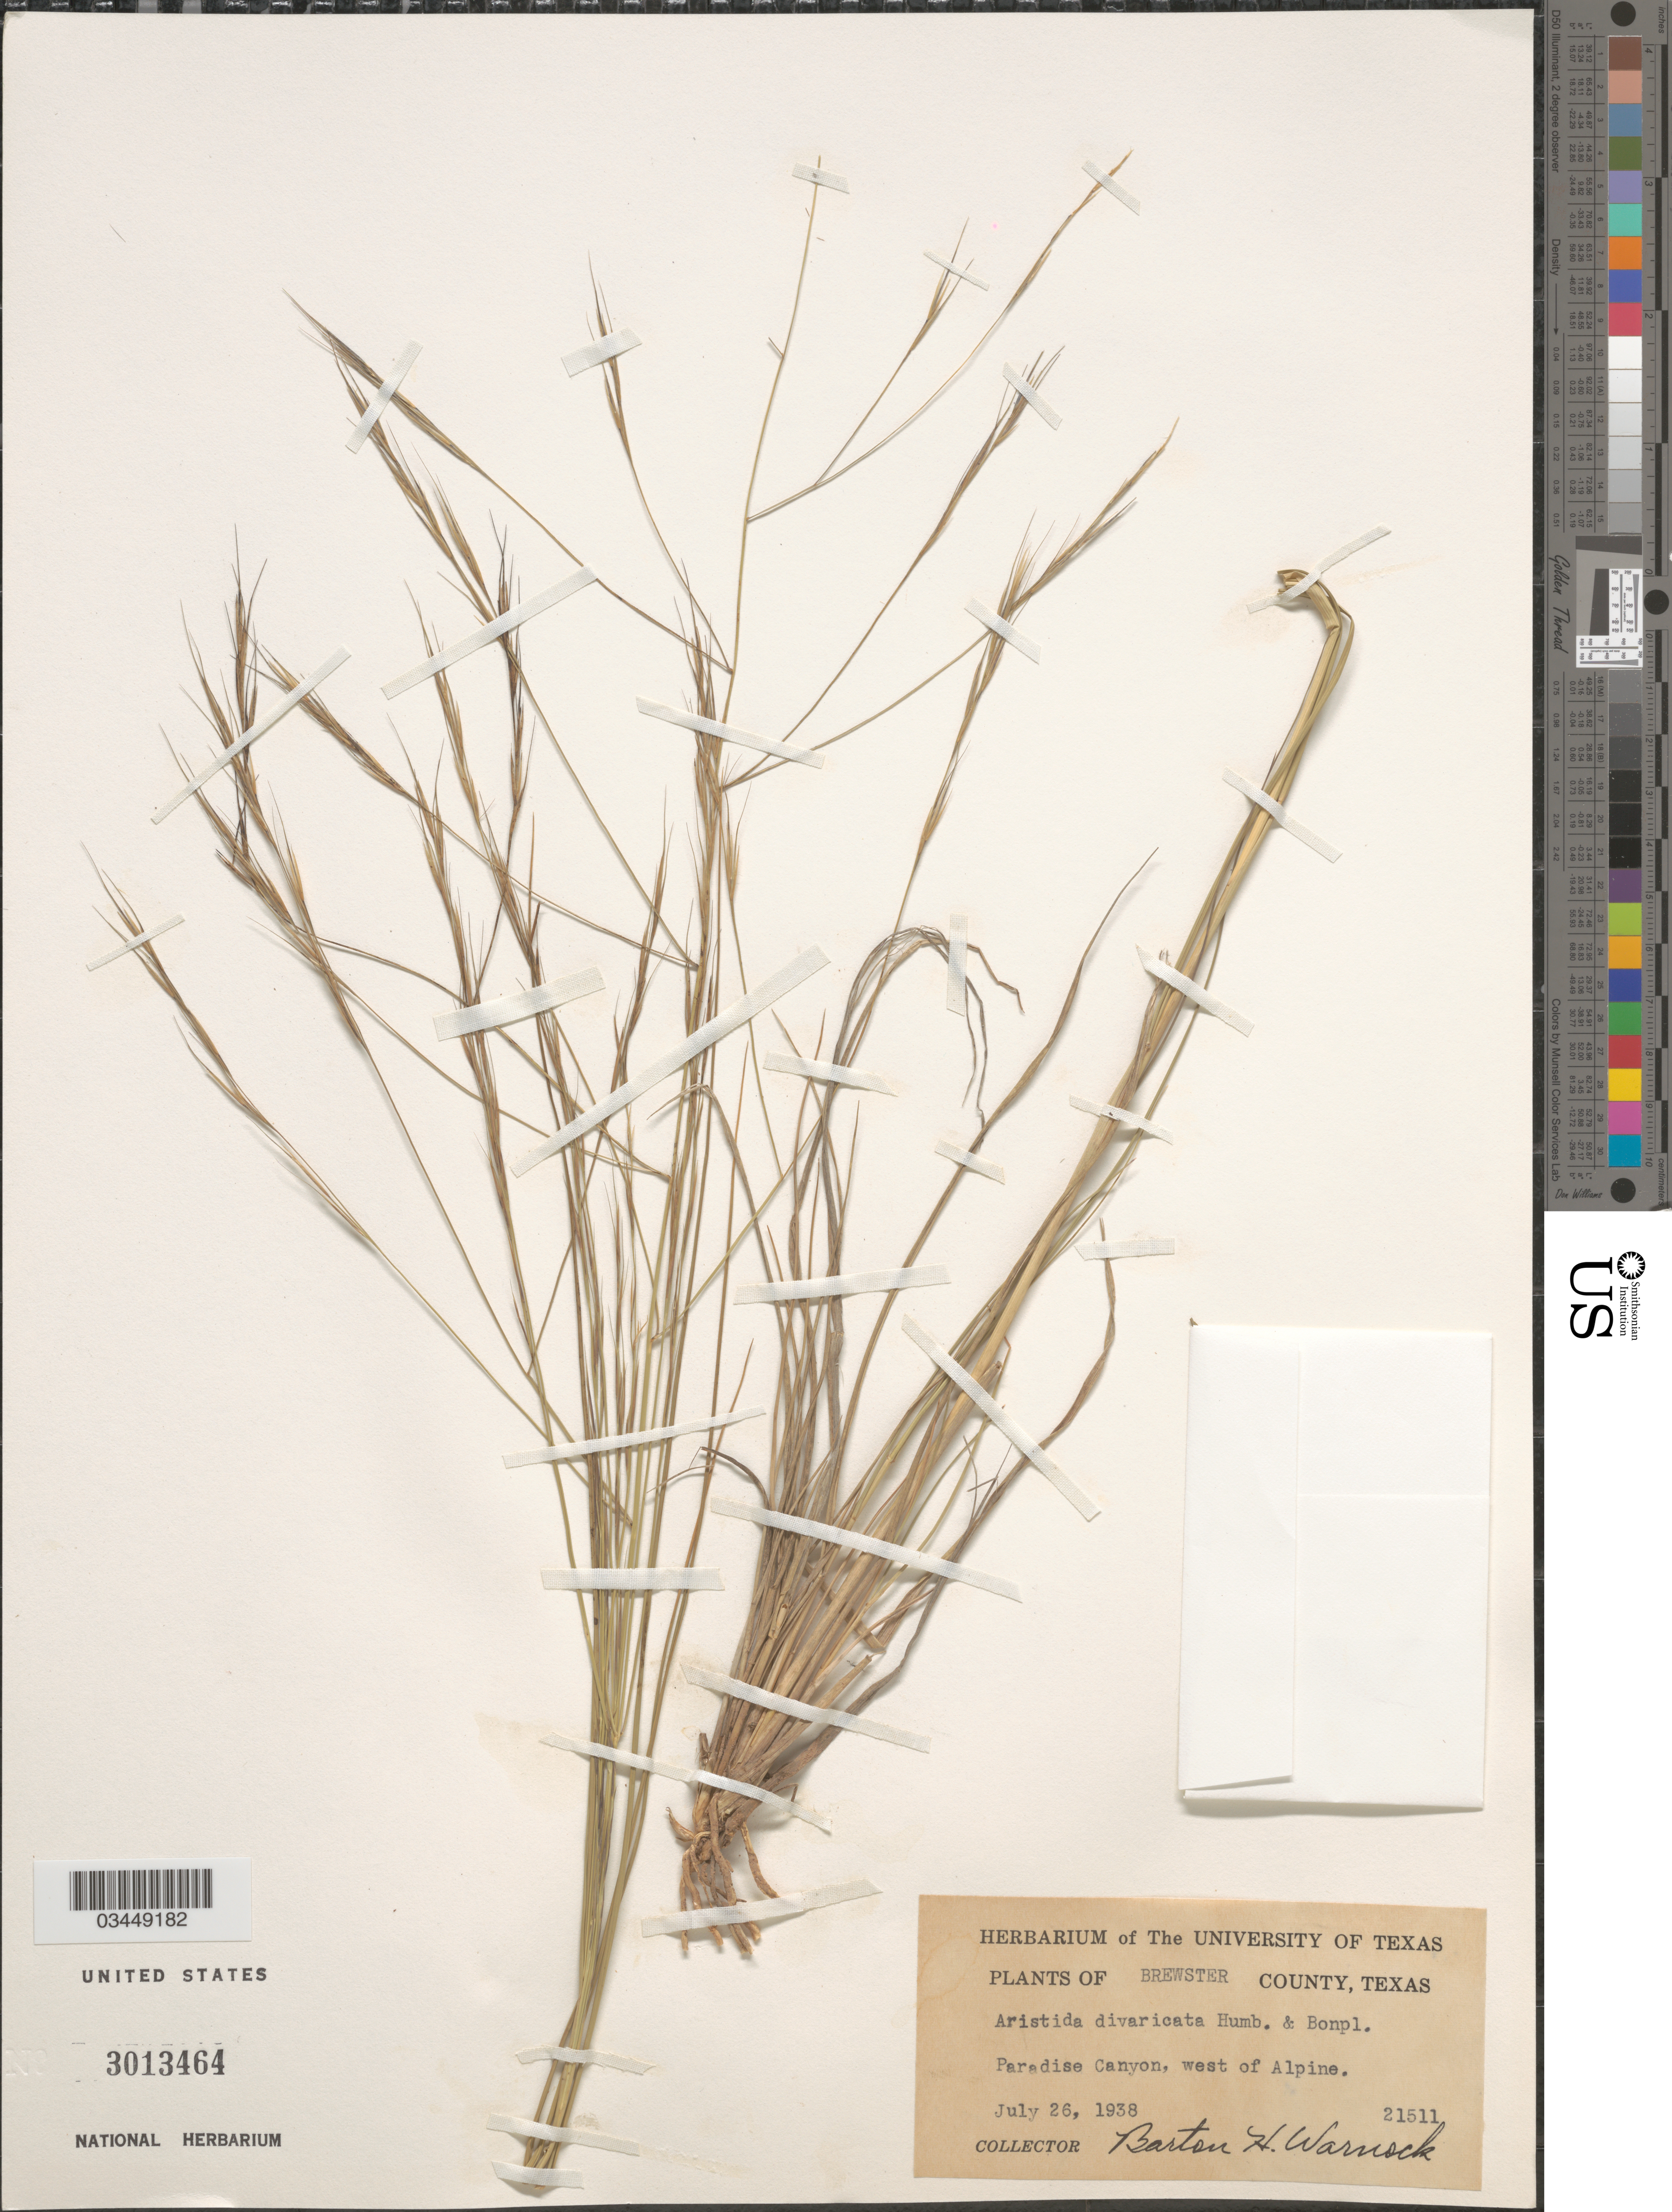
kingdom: Plantae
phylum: Tracheophyta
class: Liliopsida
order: Poales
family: Poaceae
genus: Aristida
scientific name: Aristida divaricata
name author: Humb. & Bonpl. ex Willd.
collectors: B. H. Warnock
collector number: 21511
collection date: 1938-07-26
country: United States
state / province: Texas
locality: Brewster County. Paradise Canyon, west of Alpine.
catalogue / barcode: US 3013464